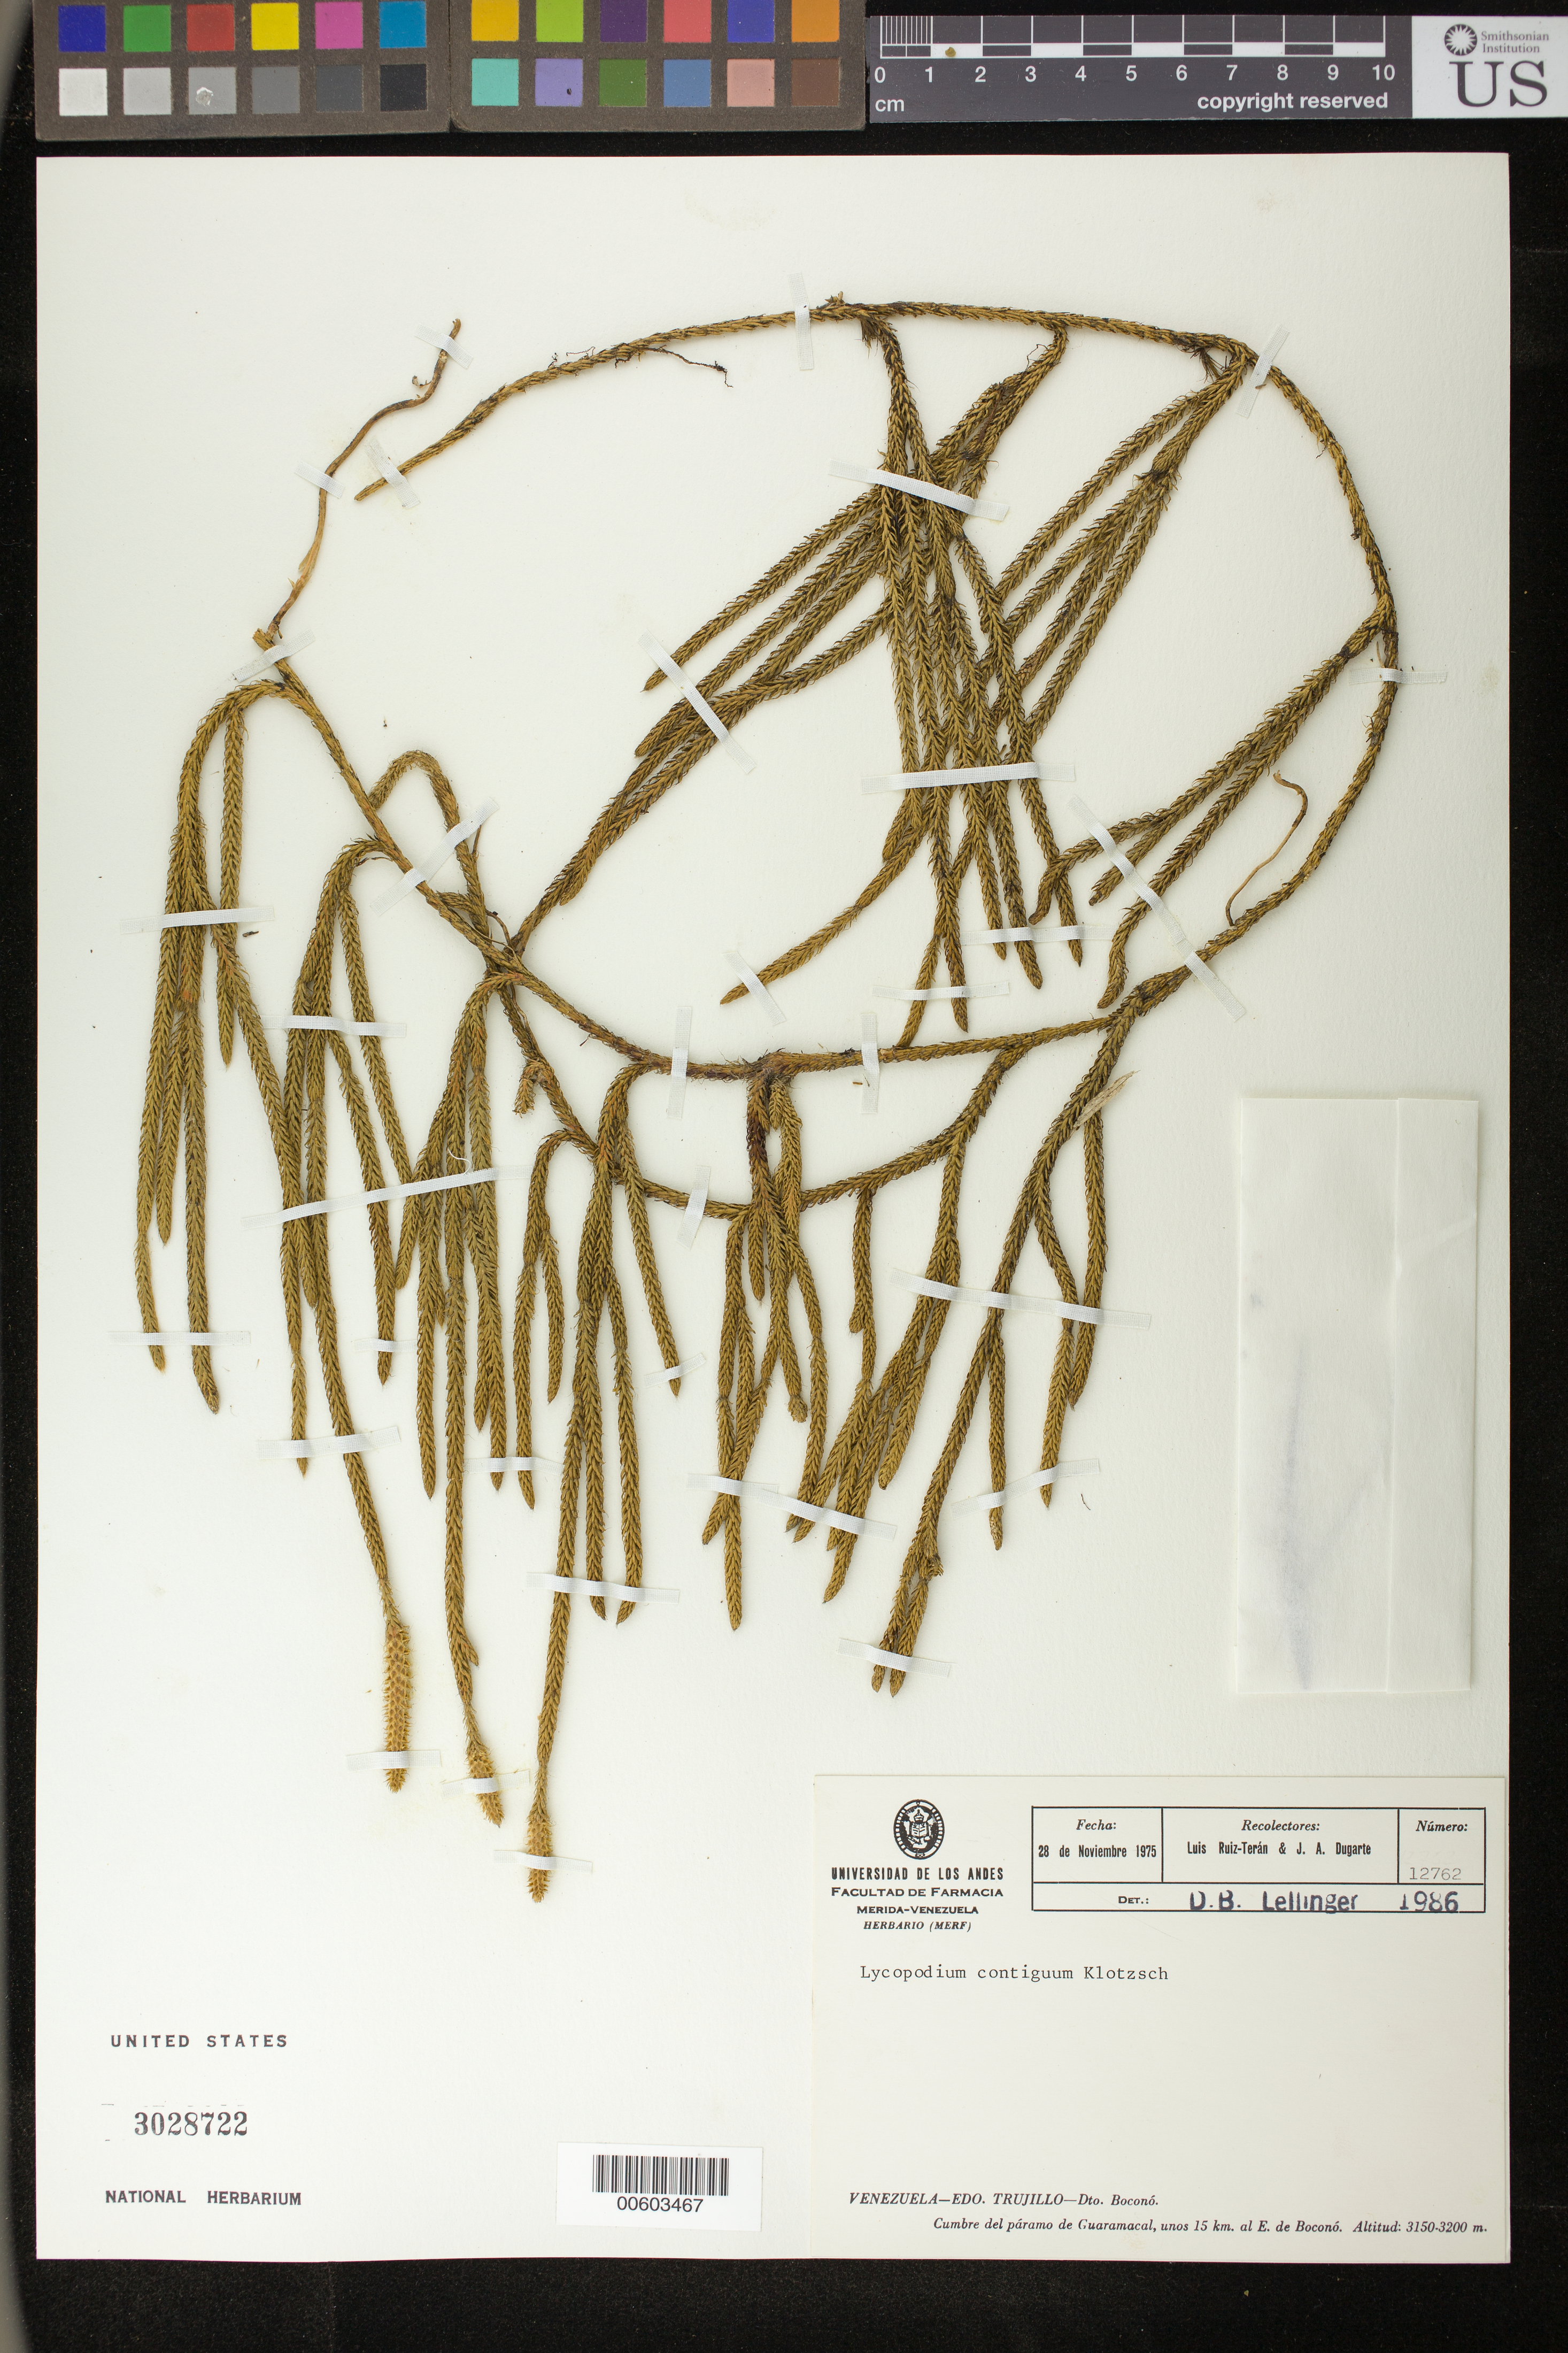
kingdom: Plantae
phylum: Tracheophyta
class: Lycopodiopsida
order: Lycopodiales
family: Lycopodiaceae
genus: Lycopodium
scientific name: Lycopodium clavatum subsp. contiguum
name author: (Klotzsch) B. Øllg.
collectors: L. E. Ruíz-Terán & J. Dugarte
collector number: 12762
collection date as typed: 28 Nov 1975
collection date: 1975-11-28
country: Venezuela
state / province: Trujillo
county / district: Boconó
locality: Cumbre del Páramo de Guaramacal, 15 km E of Boconó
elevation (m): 3150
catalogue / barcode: US 3028722